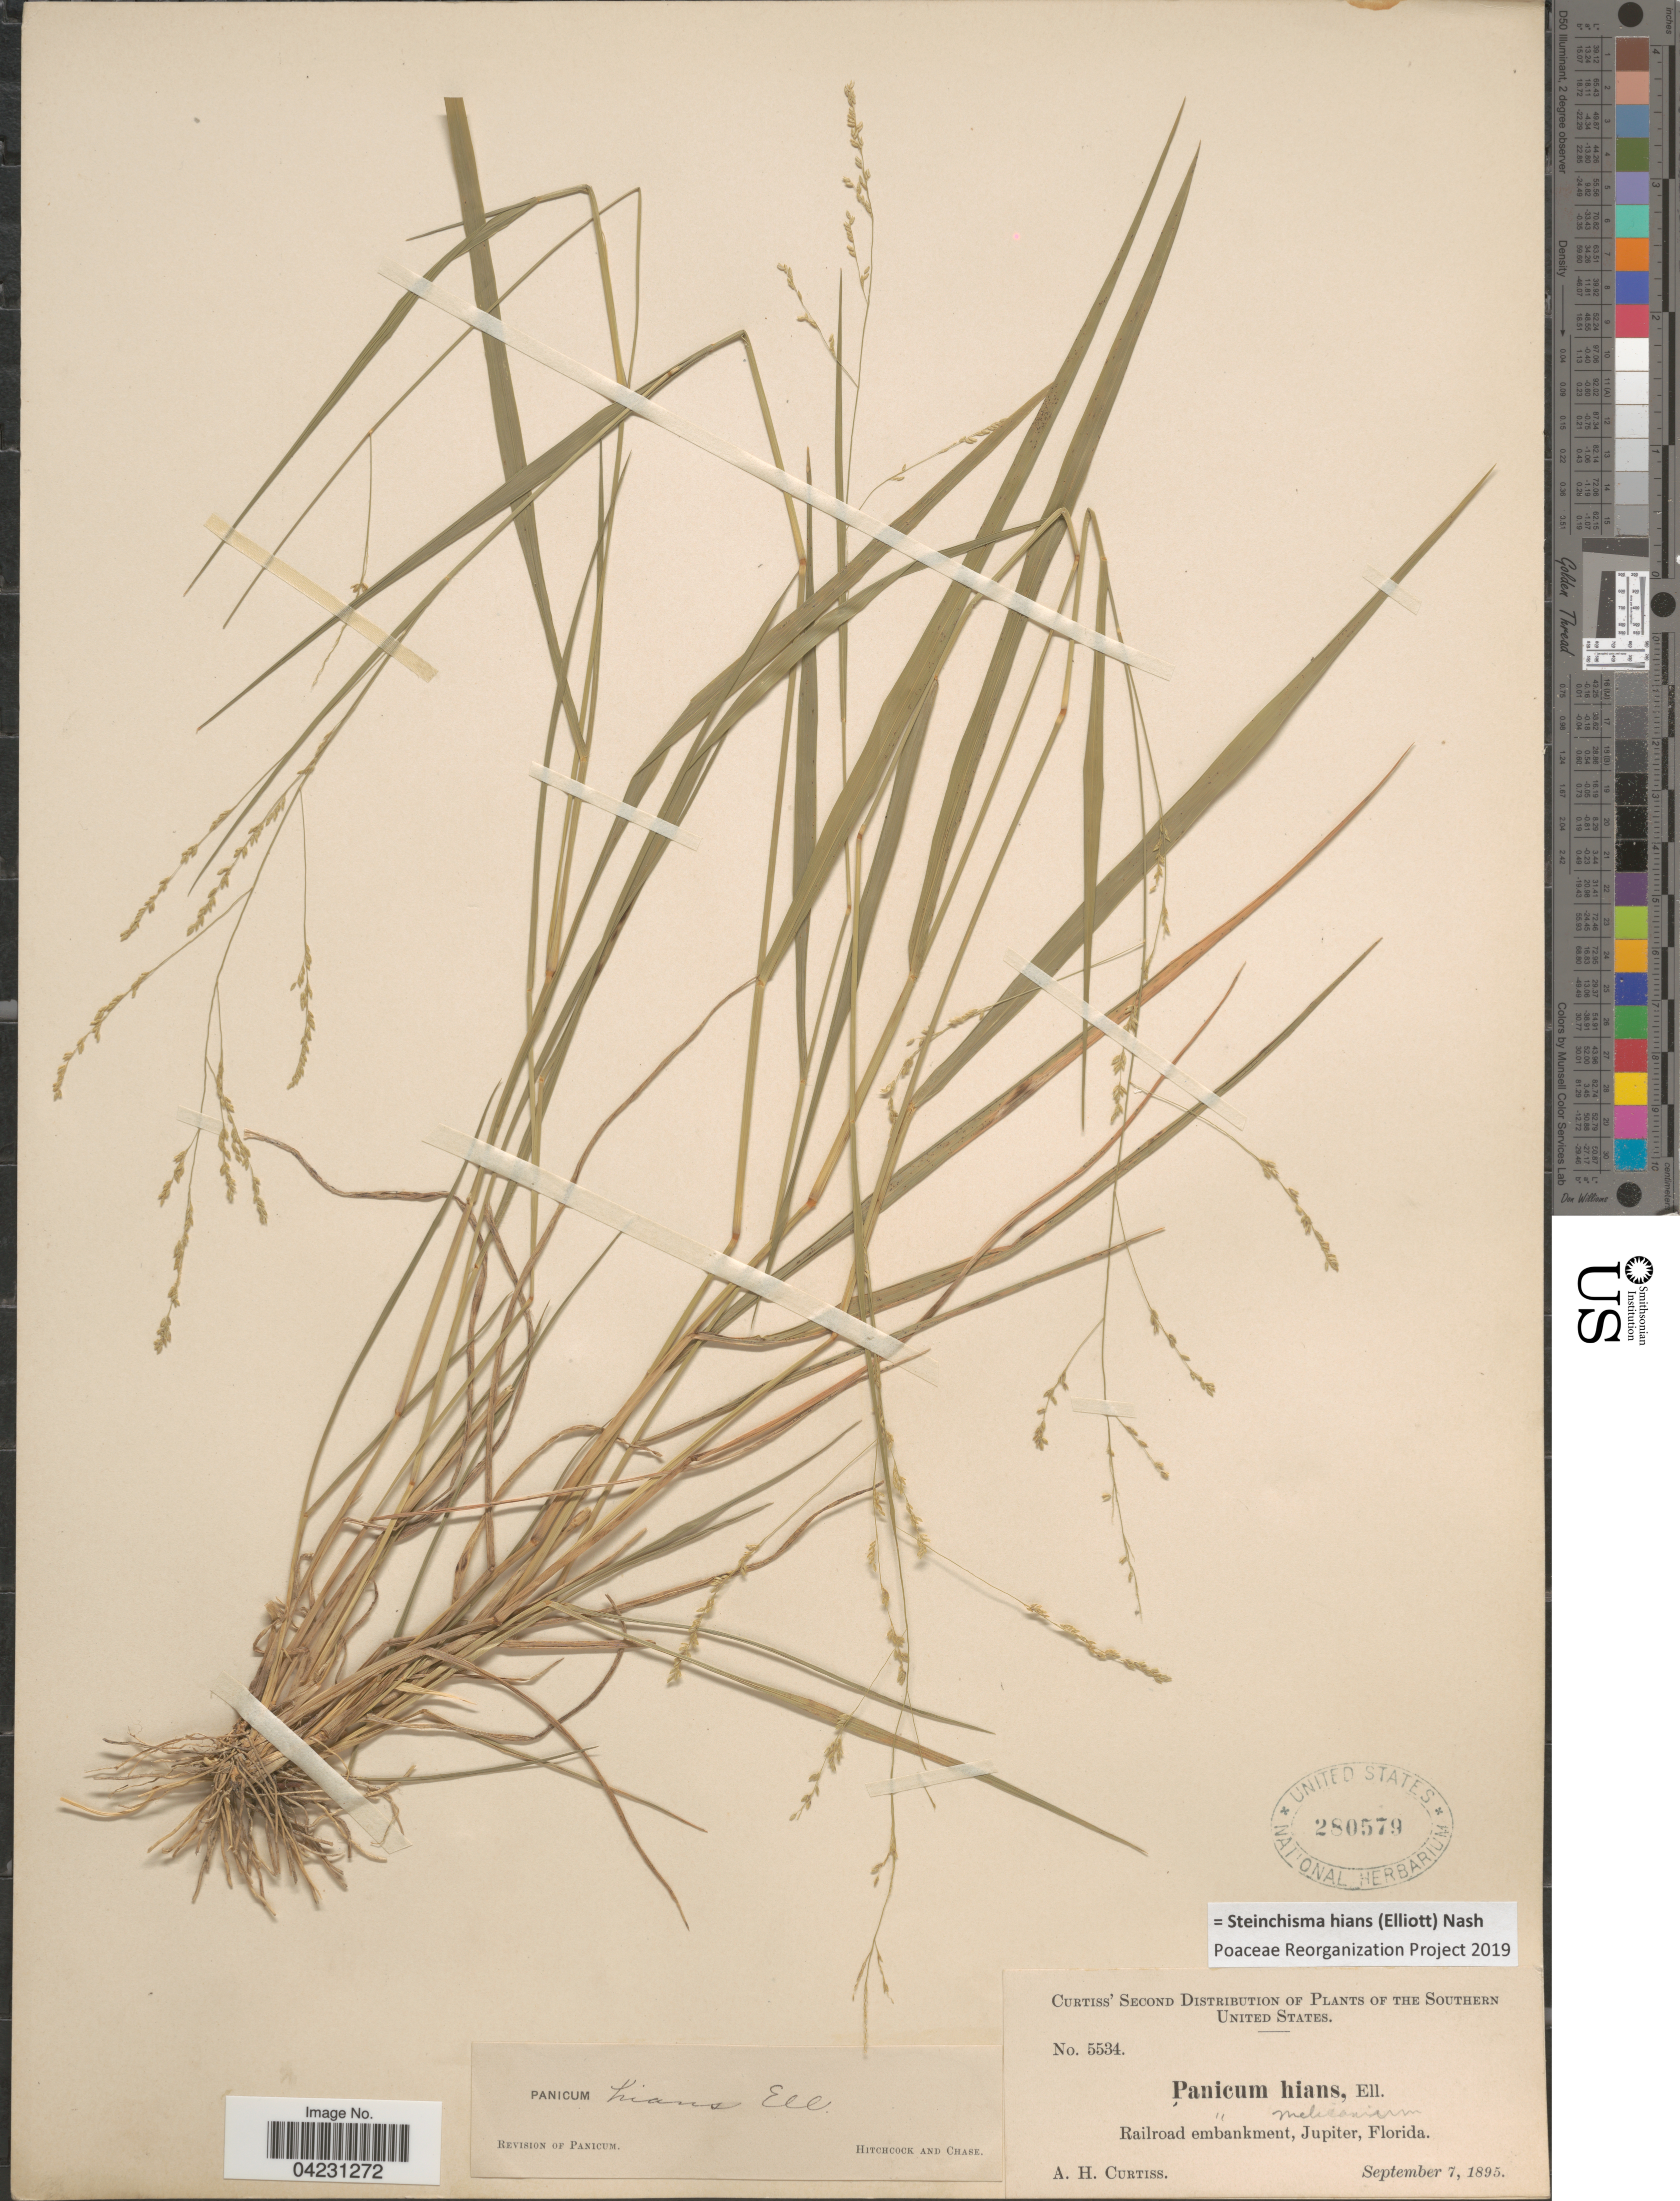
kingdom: Plantae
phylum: Tracheophyta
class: Liliopsida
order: Poales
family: Poaceae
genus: Steinchisma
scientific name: Steinchisma hians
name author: (Elliott) Nash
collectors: A. H. Curtiss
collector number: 5534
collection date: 1895-09-07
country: United States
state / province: Florida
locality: Southern United States. Railroad embankment, Jupiter.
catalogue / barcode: US 280579